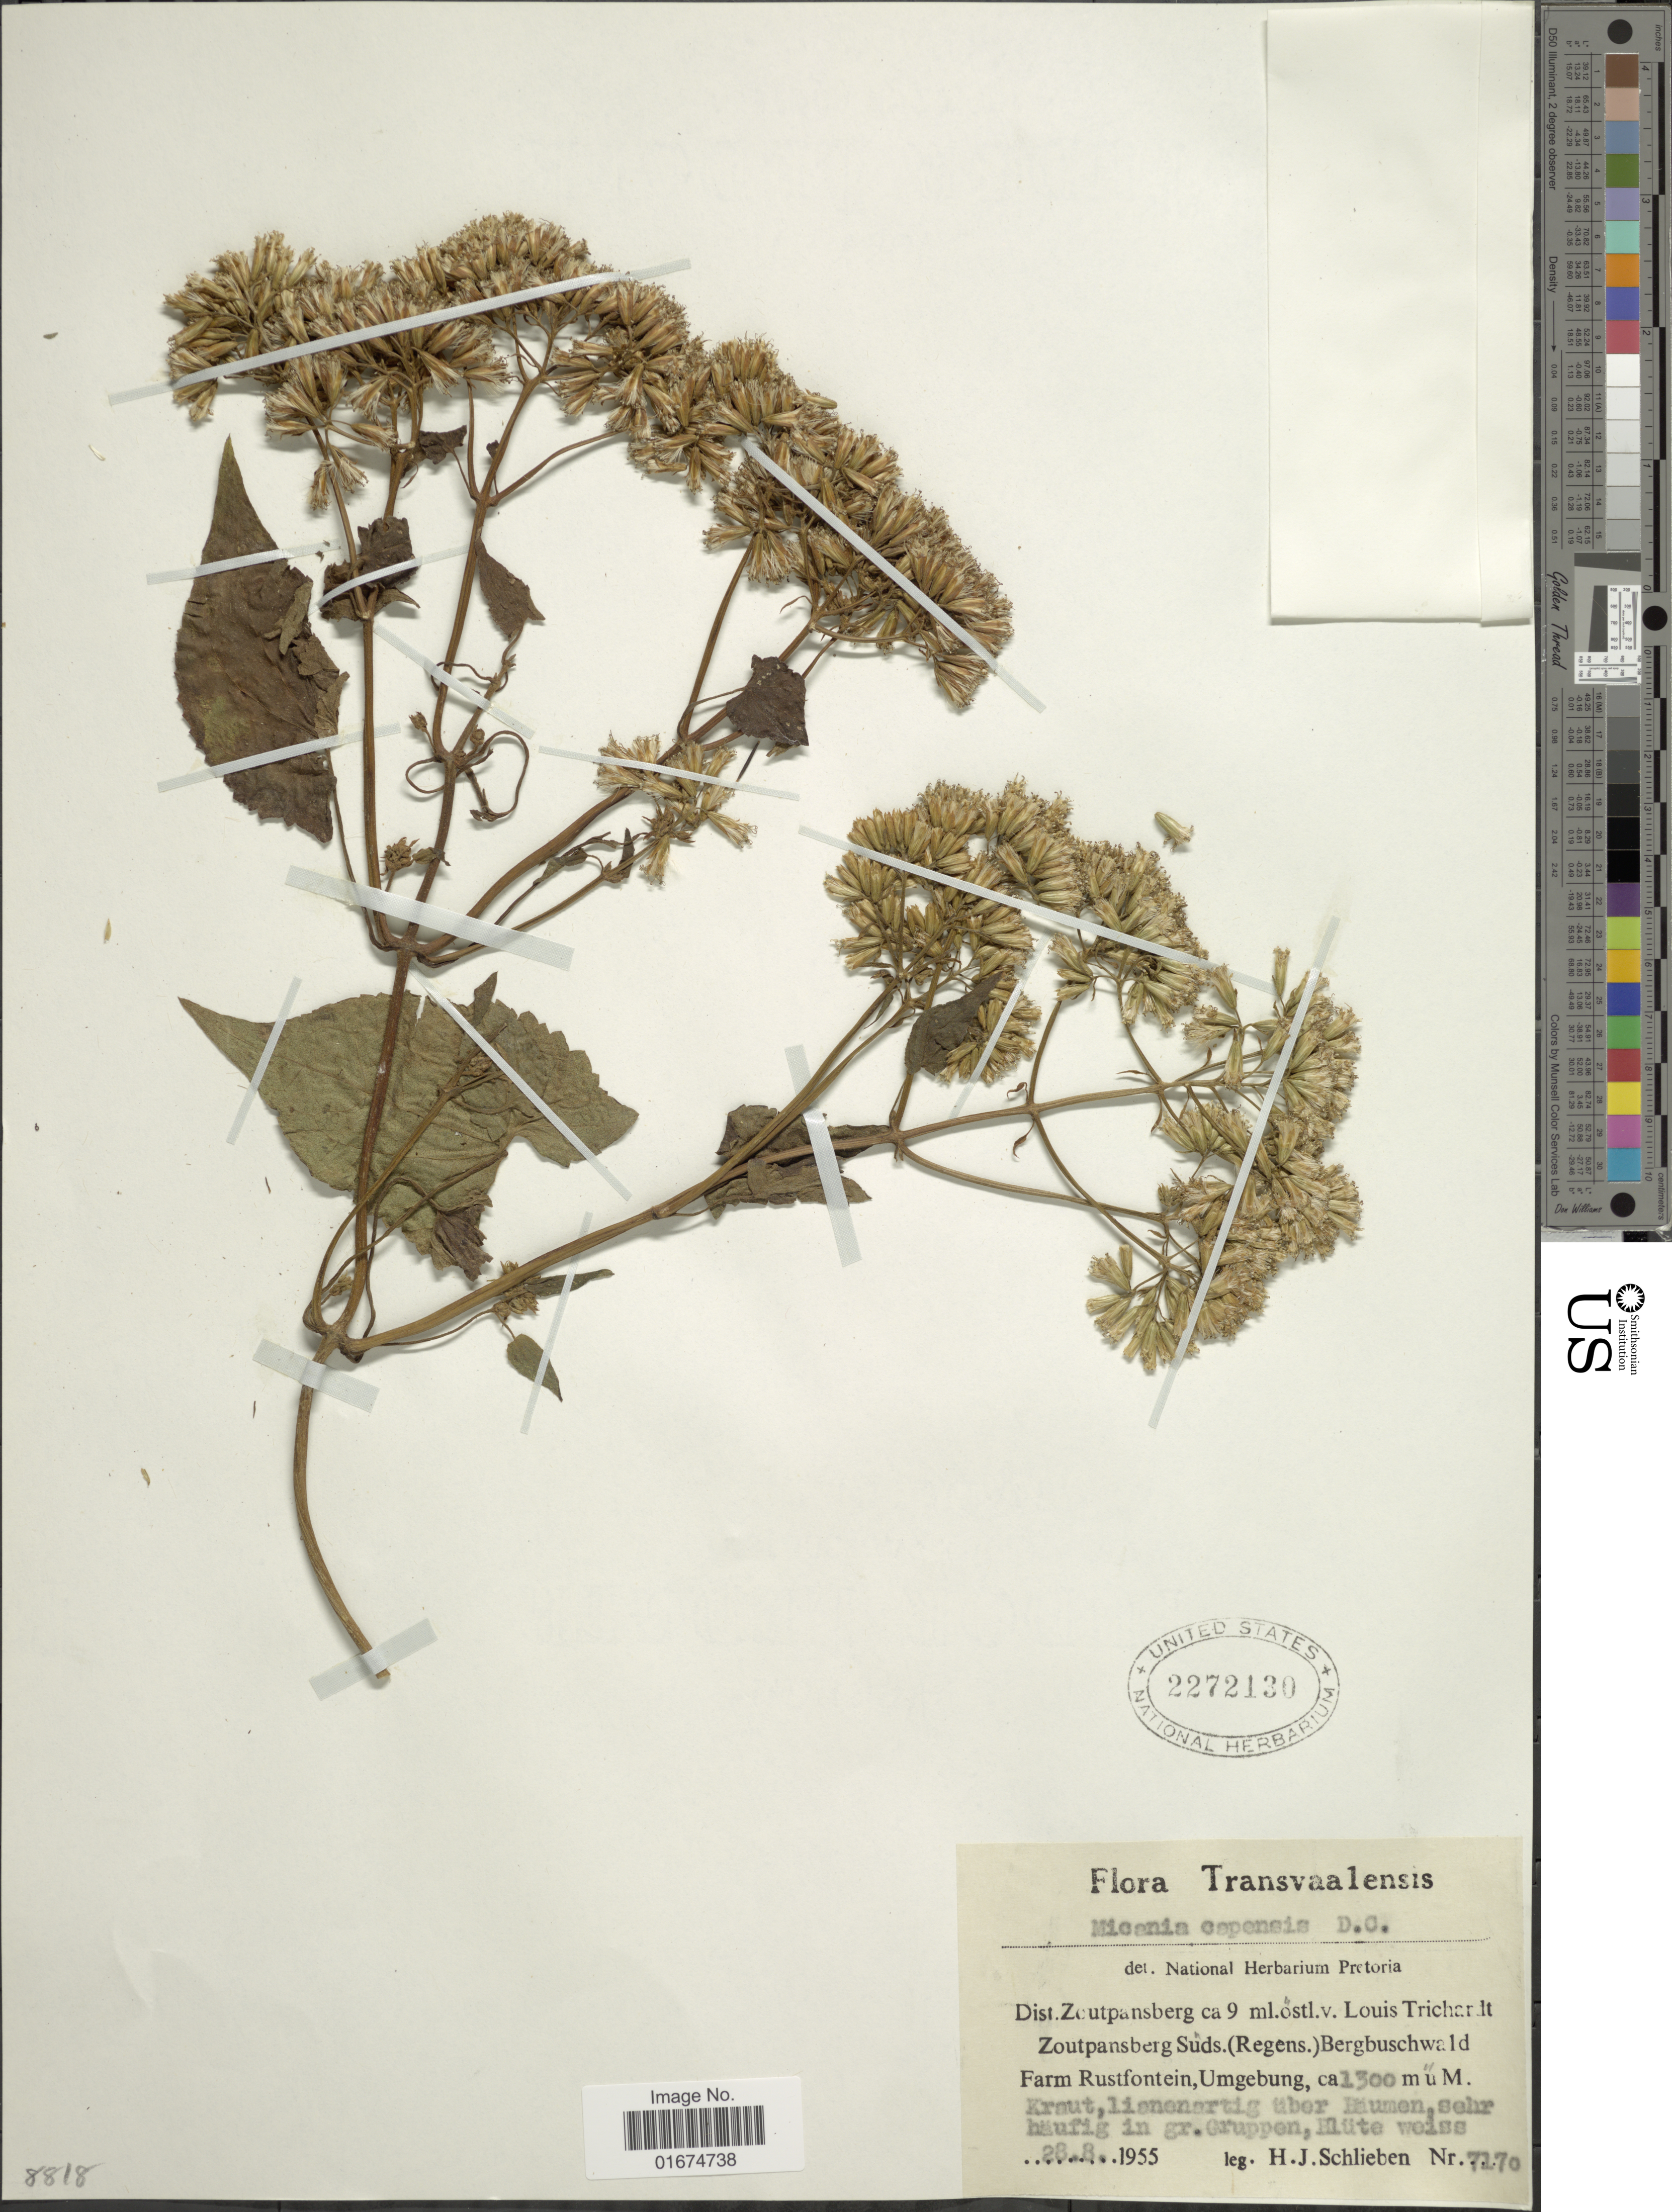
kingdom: Plantae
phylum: Tracheophyta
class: Magnoliopsida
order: Asterales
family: Asteraceae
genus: Mikania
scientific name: Mikania capensis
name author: DC.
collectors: H. J. Schlieben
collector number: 7170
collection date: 1955-08-28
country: South Africa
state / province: Limpopo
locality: Transvaalensis, Dist. Zoutpansberg ca 9 ml. ostl. v. Louis Trichardt Zoutpansberg Suds. (Regens.) Bergbuschwald Farm Rustfontein, Umgebung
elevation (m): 1300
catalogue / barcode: US 2272130